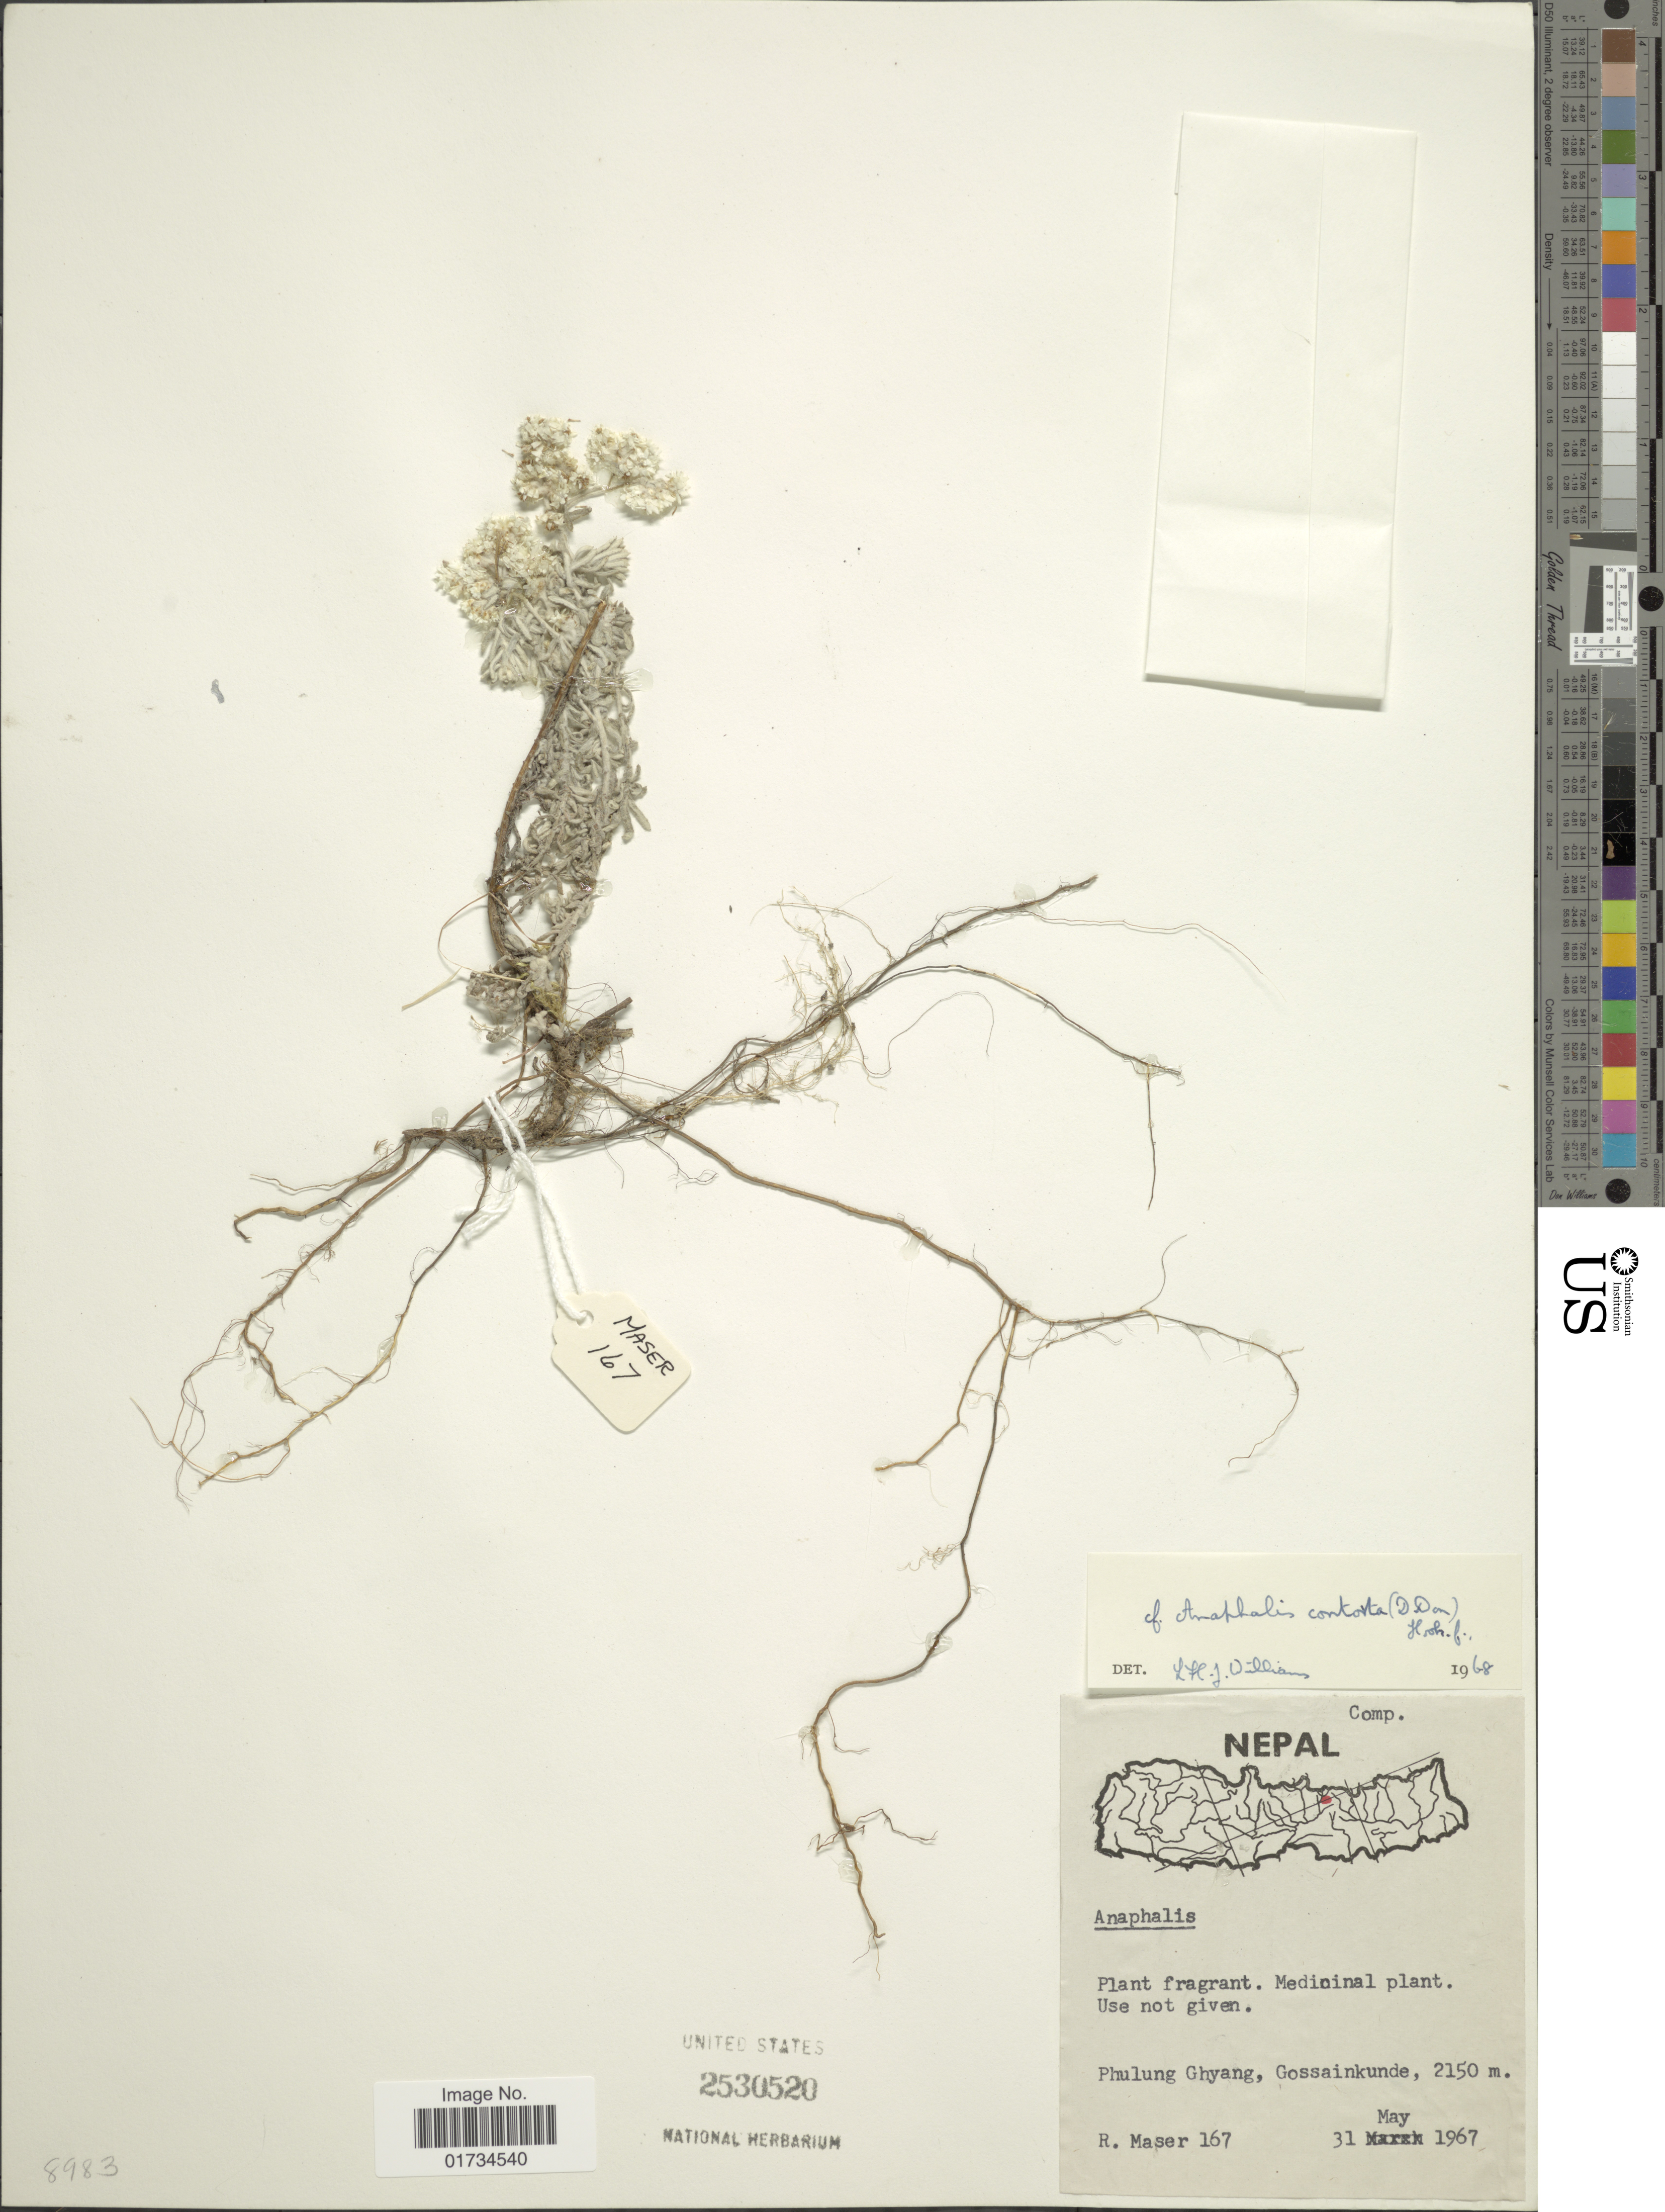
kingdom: Plantae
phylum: Tracheophyta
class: Magnoliopsida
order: Asterales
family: Asteraceae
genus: Anaphalis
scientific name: Anaphalis contorta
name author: (D. Don) Hook. f.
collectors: R. Maser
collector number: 167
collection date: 1967-05-31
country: Nepal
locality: Nepal. Phulung Ghyang, Gossainkunde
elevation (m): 2150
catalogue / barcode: US 2530520